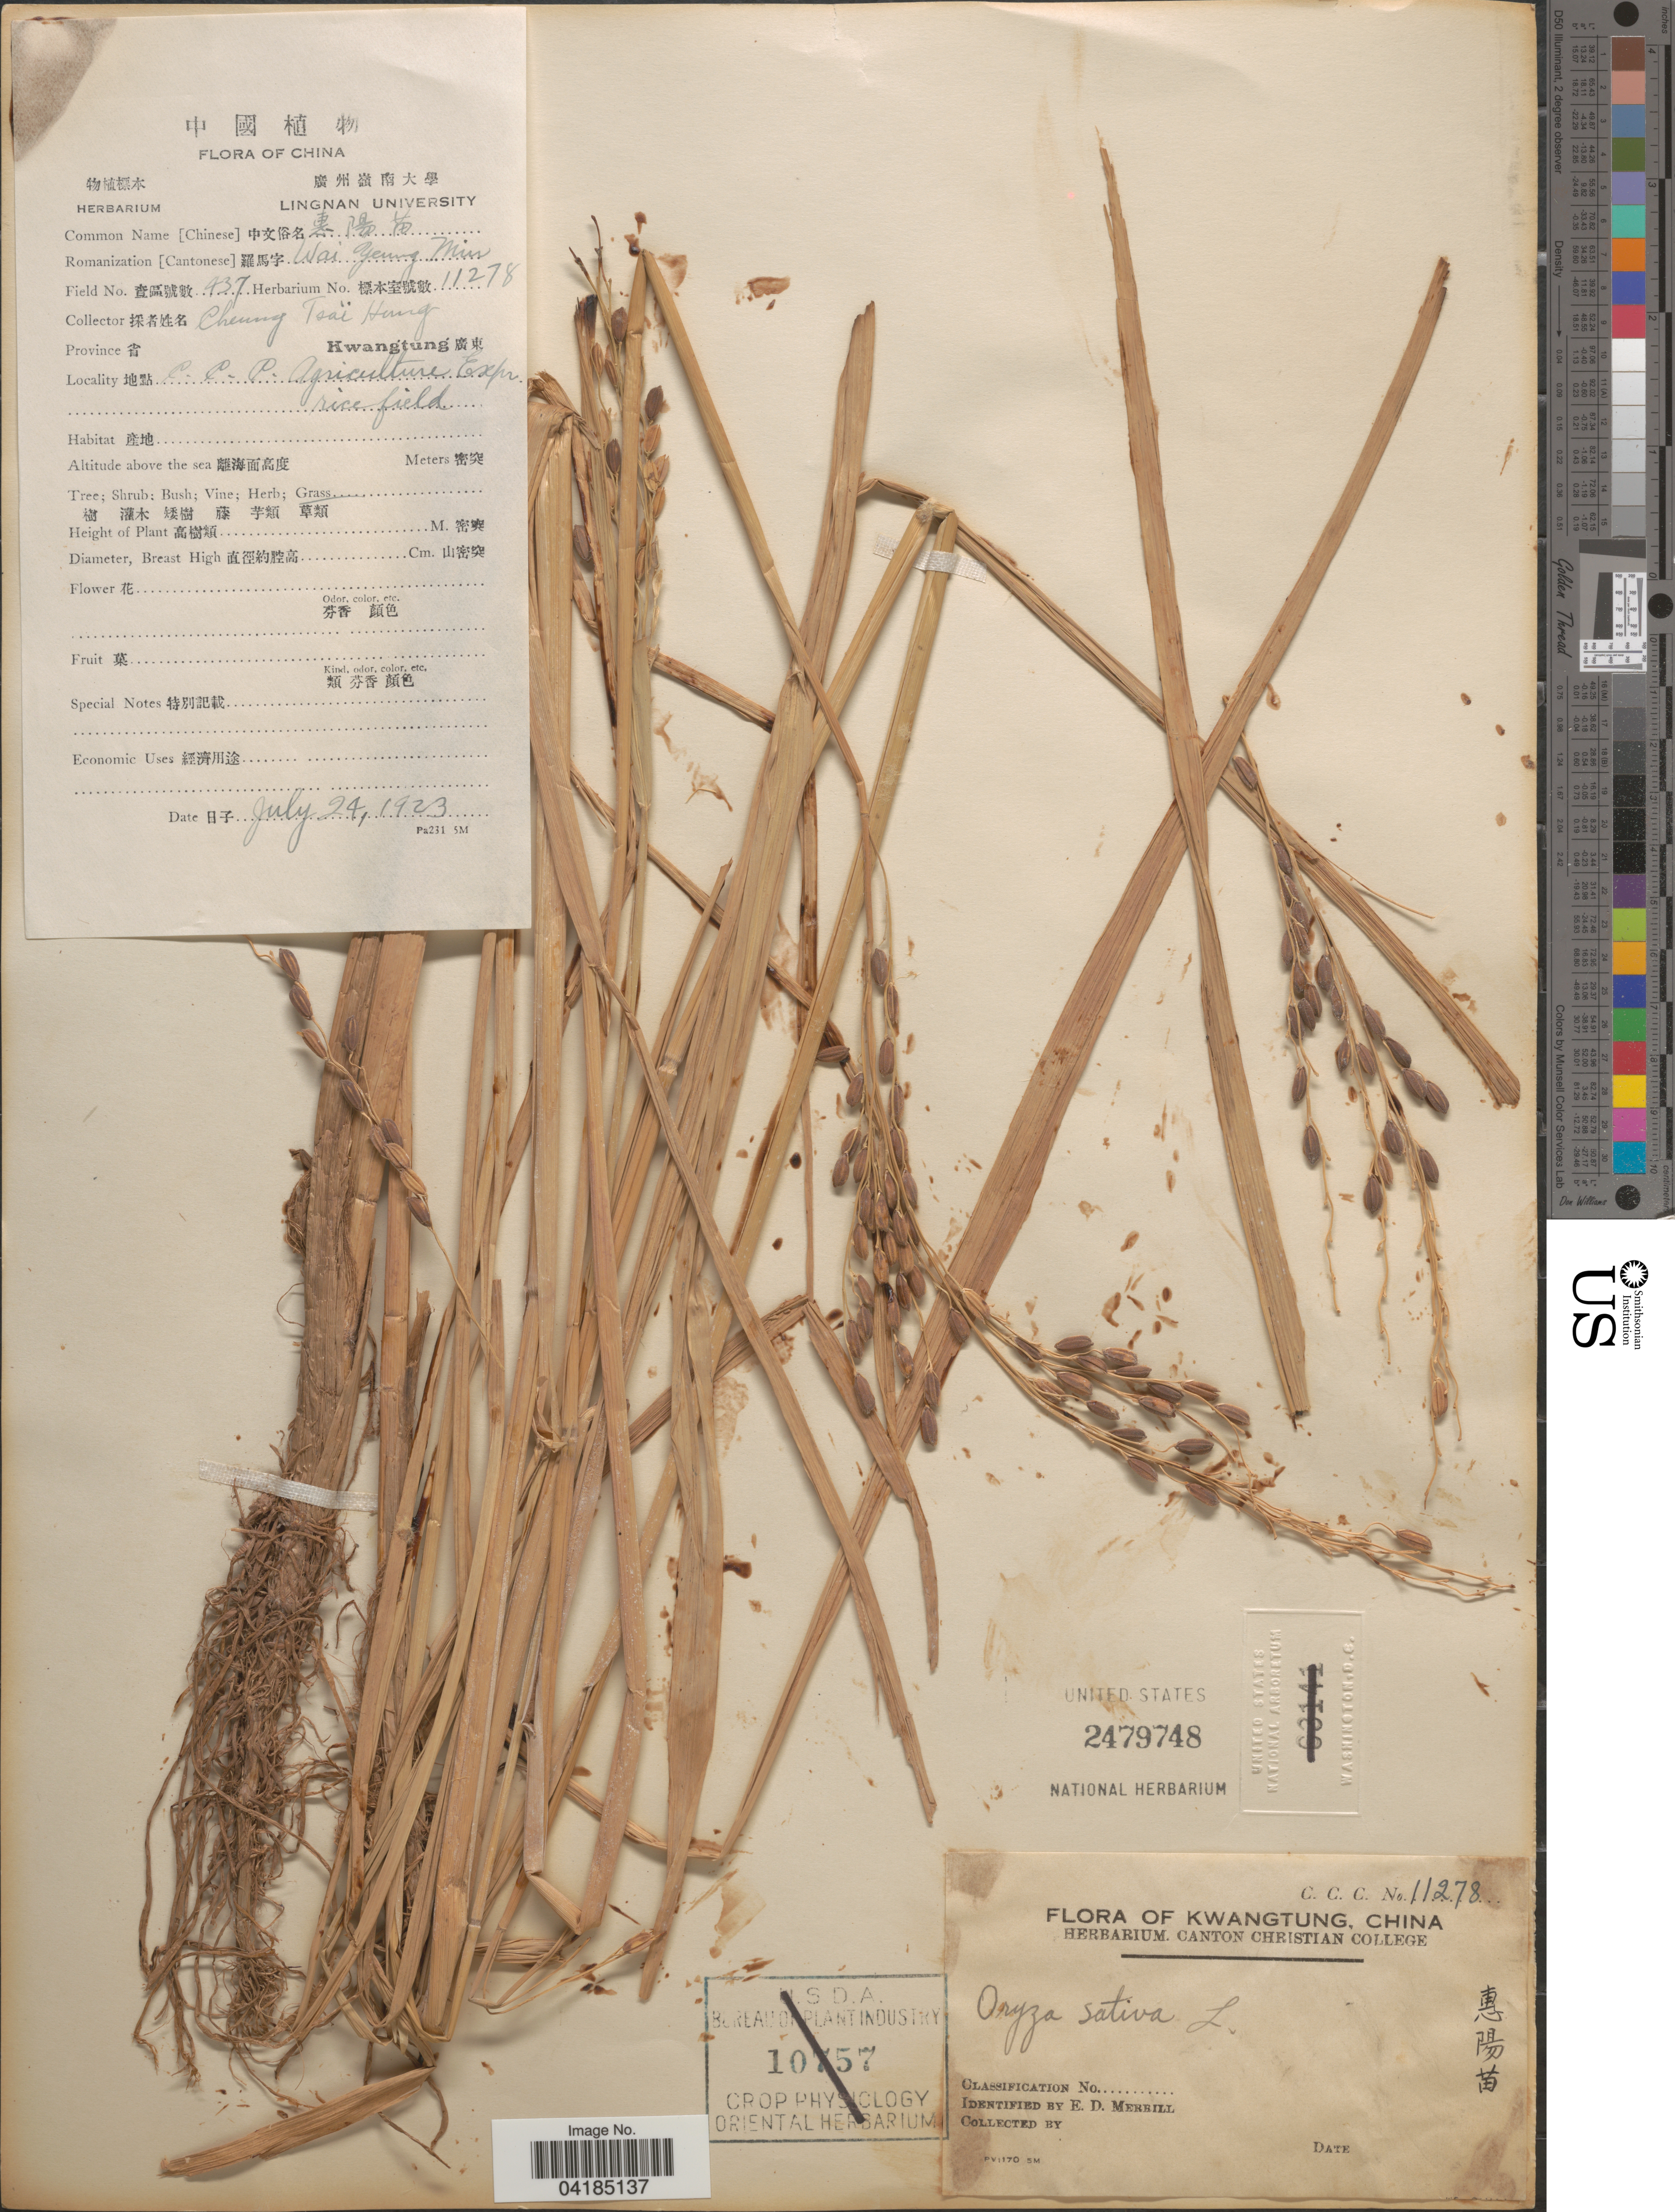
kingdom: Plantae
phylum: Tracheophyta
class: Liliopsida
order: Poales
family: Poaceae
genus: Oryza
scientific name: Oryza sativa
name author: L.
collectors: Cheung Tsai Hung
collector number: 437/11278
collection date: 1923-07-24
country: China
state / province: Guangdong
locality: Province Kwangtung. X. C.C.C. Agriculture Expr. rice field.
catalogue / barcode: US 2479748